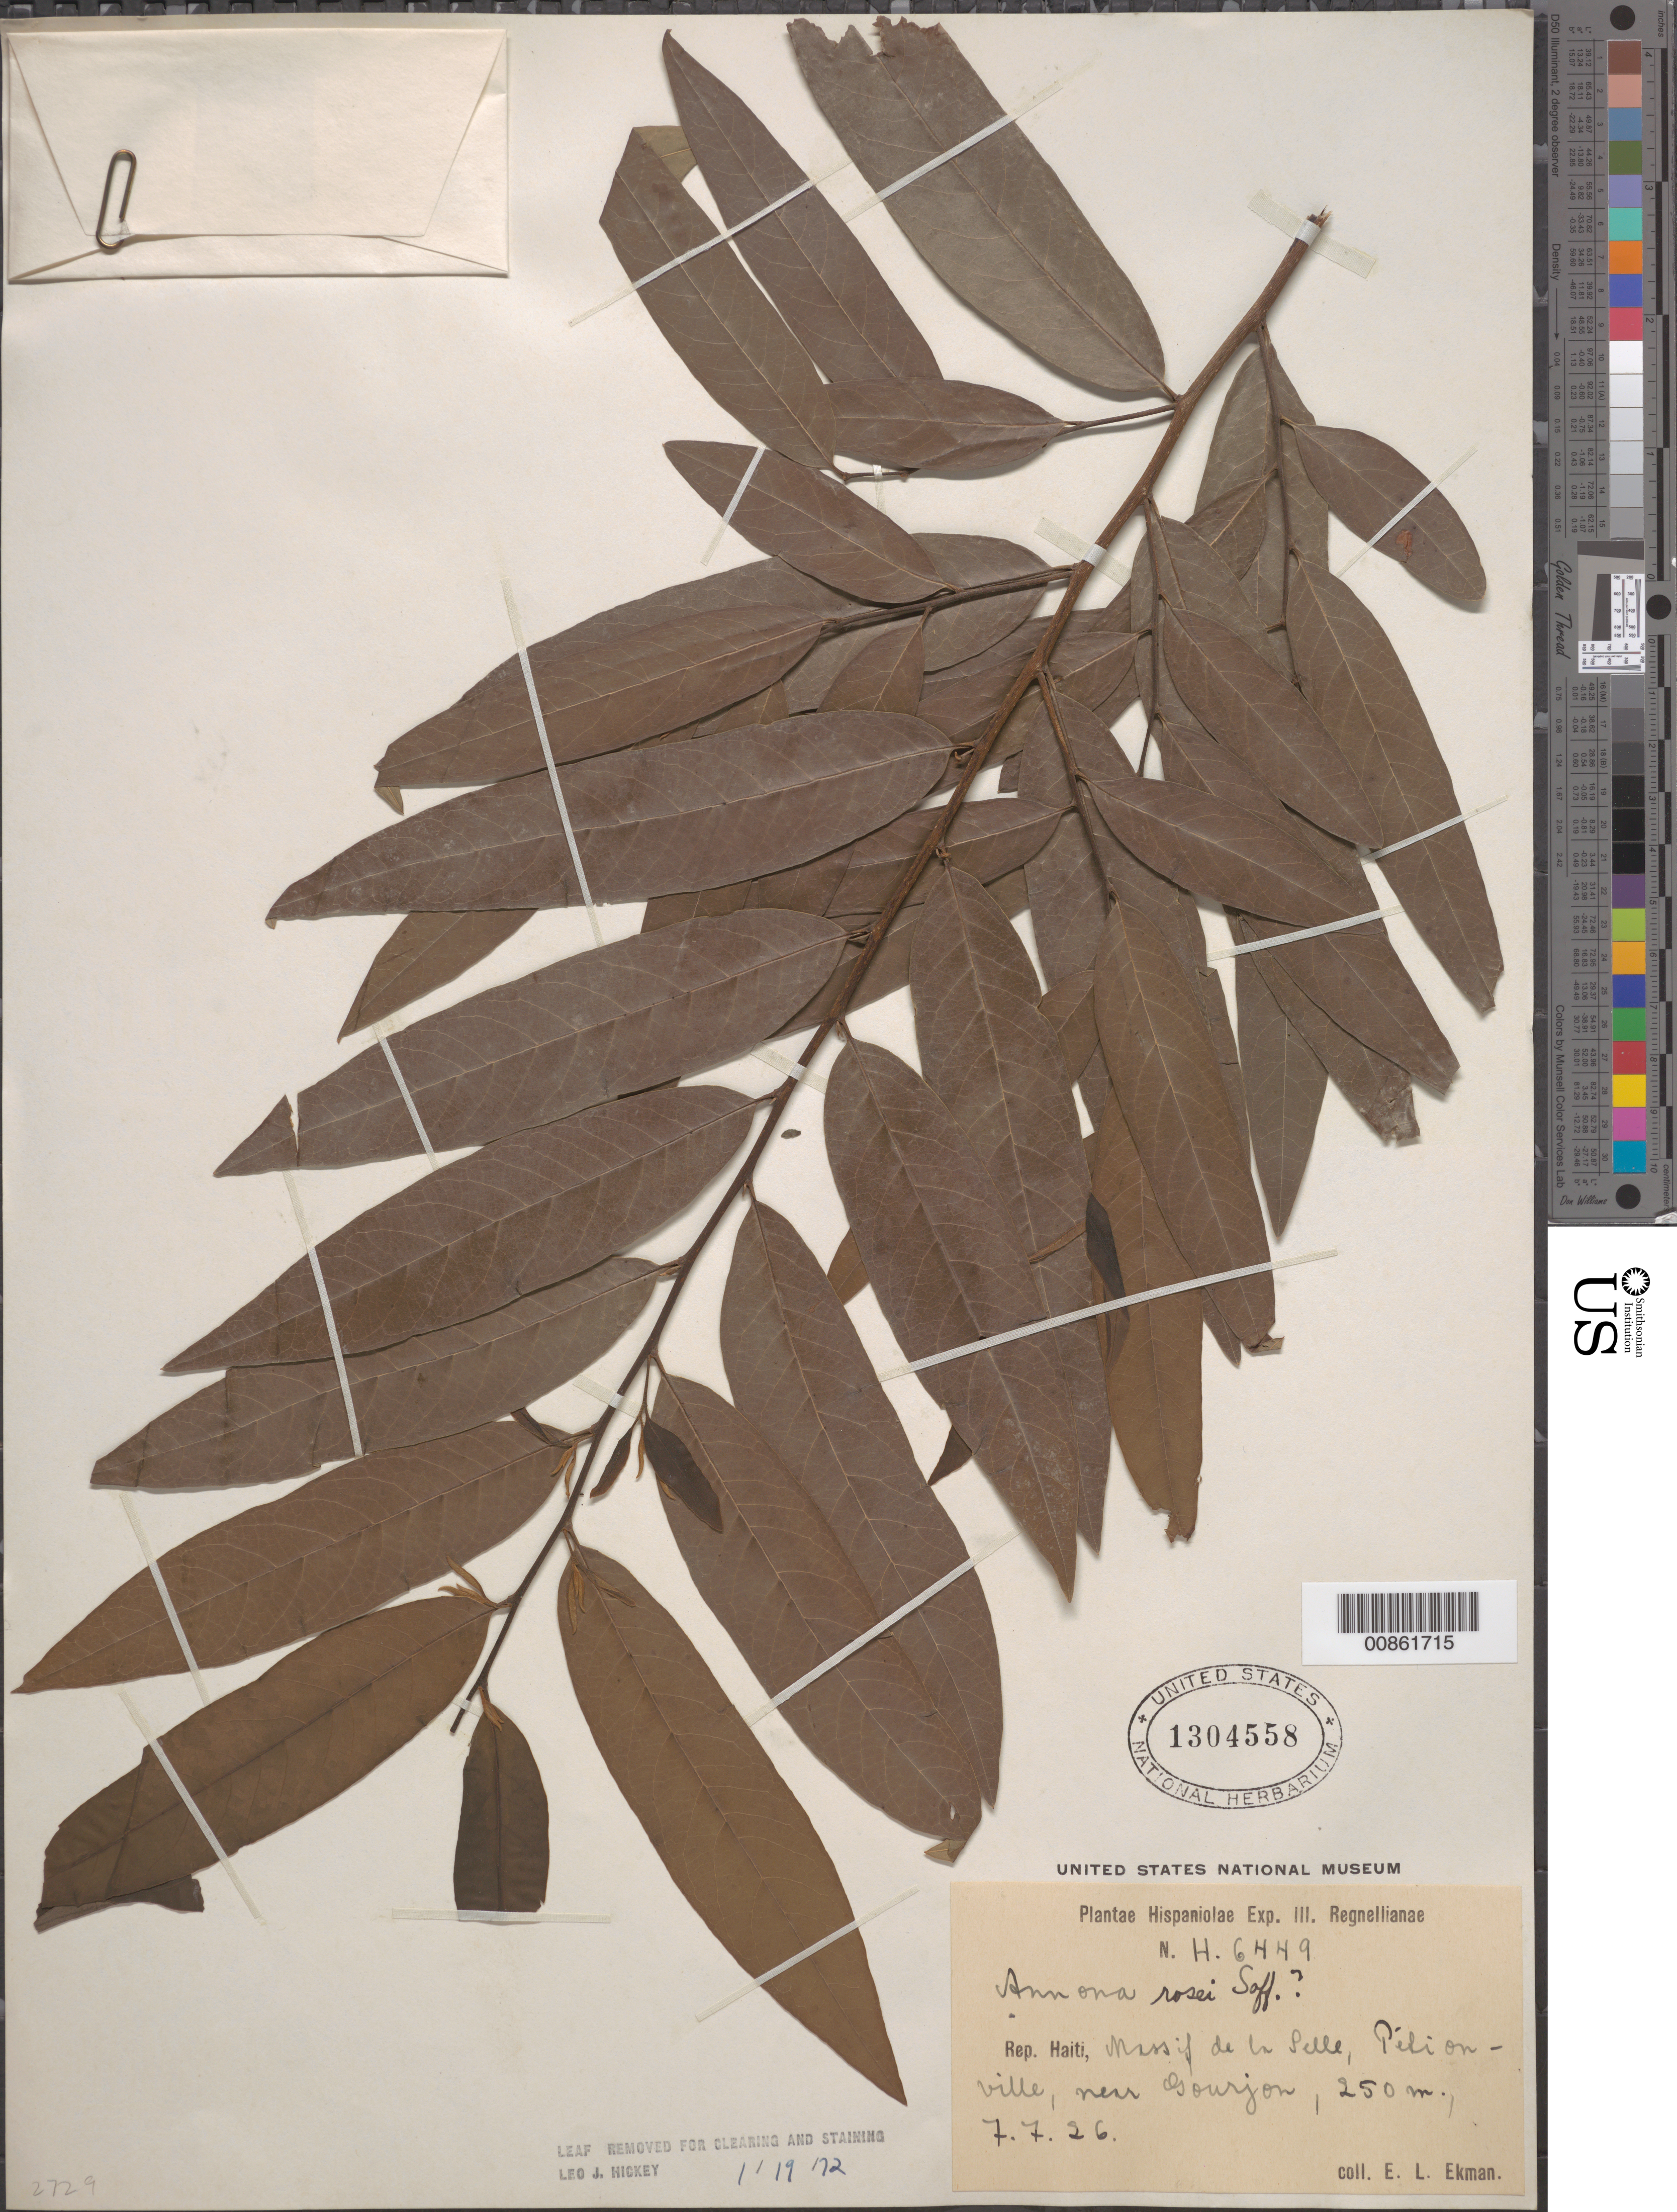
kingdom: Plantae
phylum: Tracheophyta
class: Magnoliopsida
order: Magnoliales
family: Annonaceae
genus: Annona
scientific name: Annona rosei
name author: Saff.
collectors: E. L. Ekman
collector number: H 6449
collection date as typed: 07 Jul 1926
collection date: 1926-07-07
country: Haiti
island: Hispaniola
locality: Massif de la Selle, Pétionville, near Gourjon.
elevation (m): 250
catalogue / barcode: US 1304558